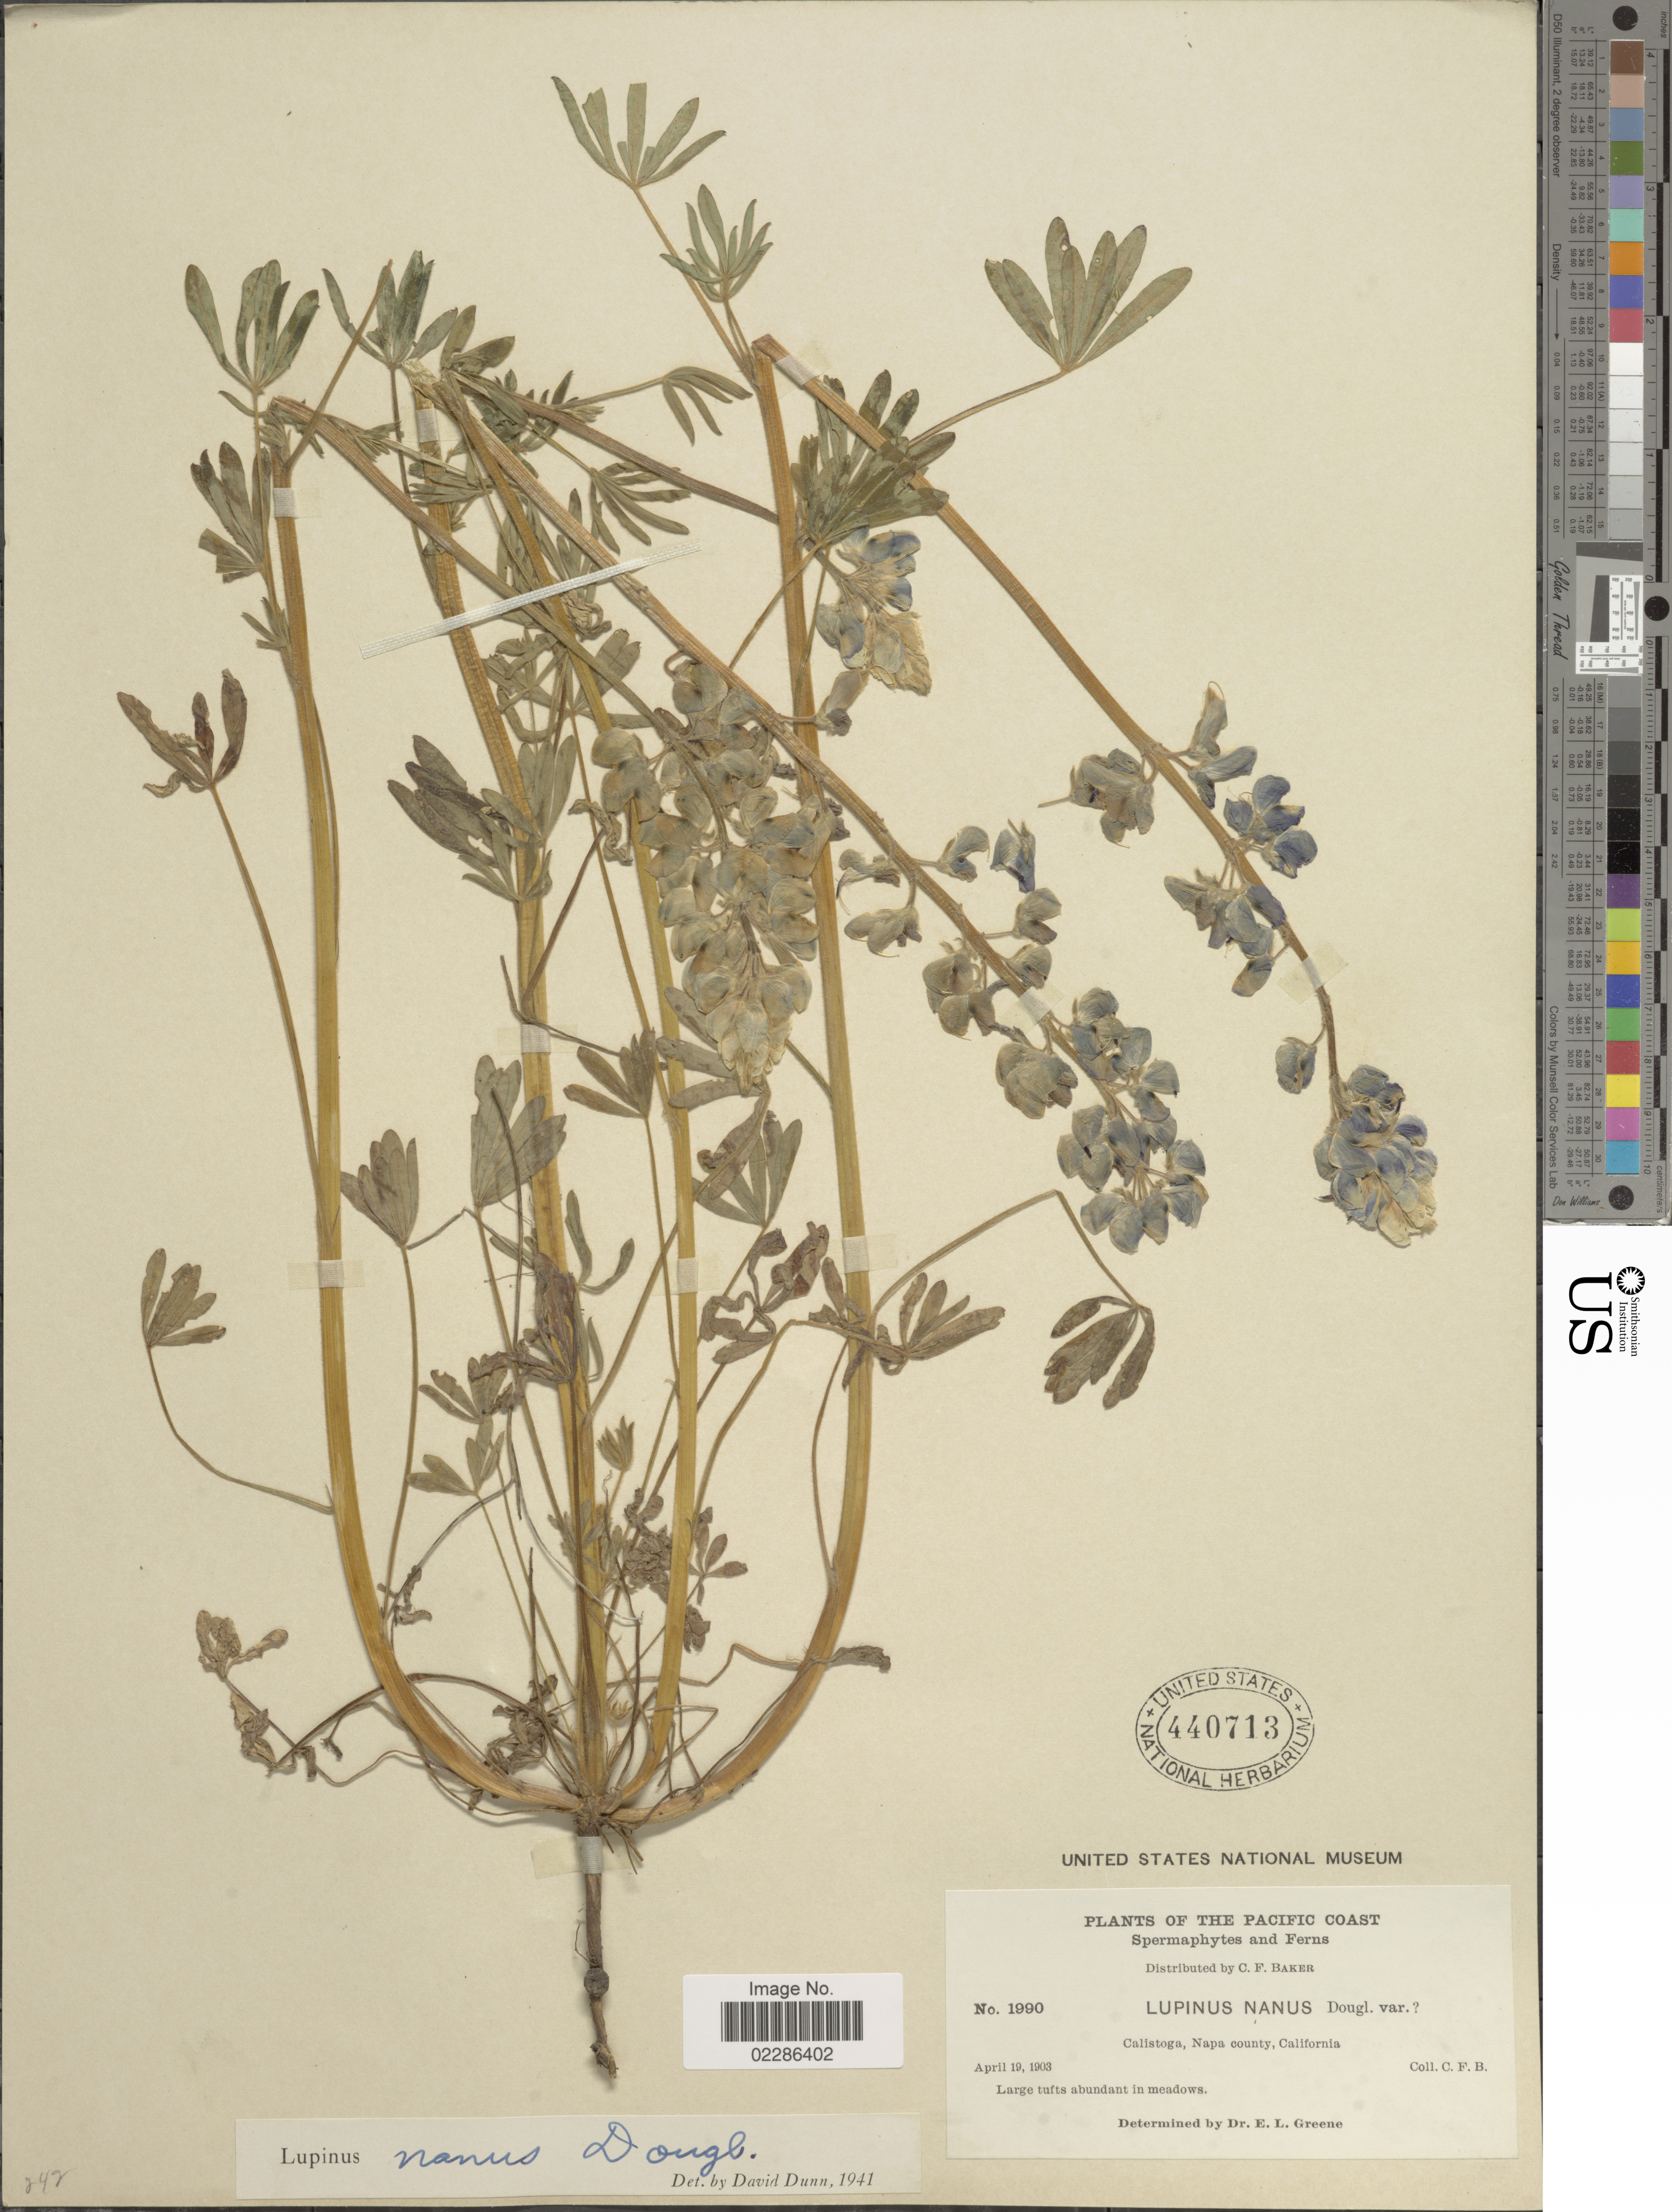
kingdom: Plantae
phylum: Tracheophyta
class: Magnoliopsida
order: Fabales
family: Fabaceae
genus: Lupinus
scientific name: Lupinus nanus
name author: Douglas ex Benth.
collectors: C. F. Baker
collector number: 1990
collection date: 1903-04-19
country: United States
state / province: California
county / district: Napa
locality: The Pacific Coast, Spermaphytes and Ferns, Calistoga, Napa county, Large tufts abundant in meadows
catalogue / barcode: US 440713